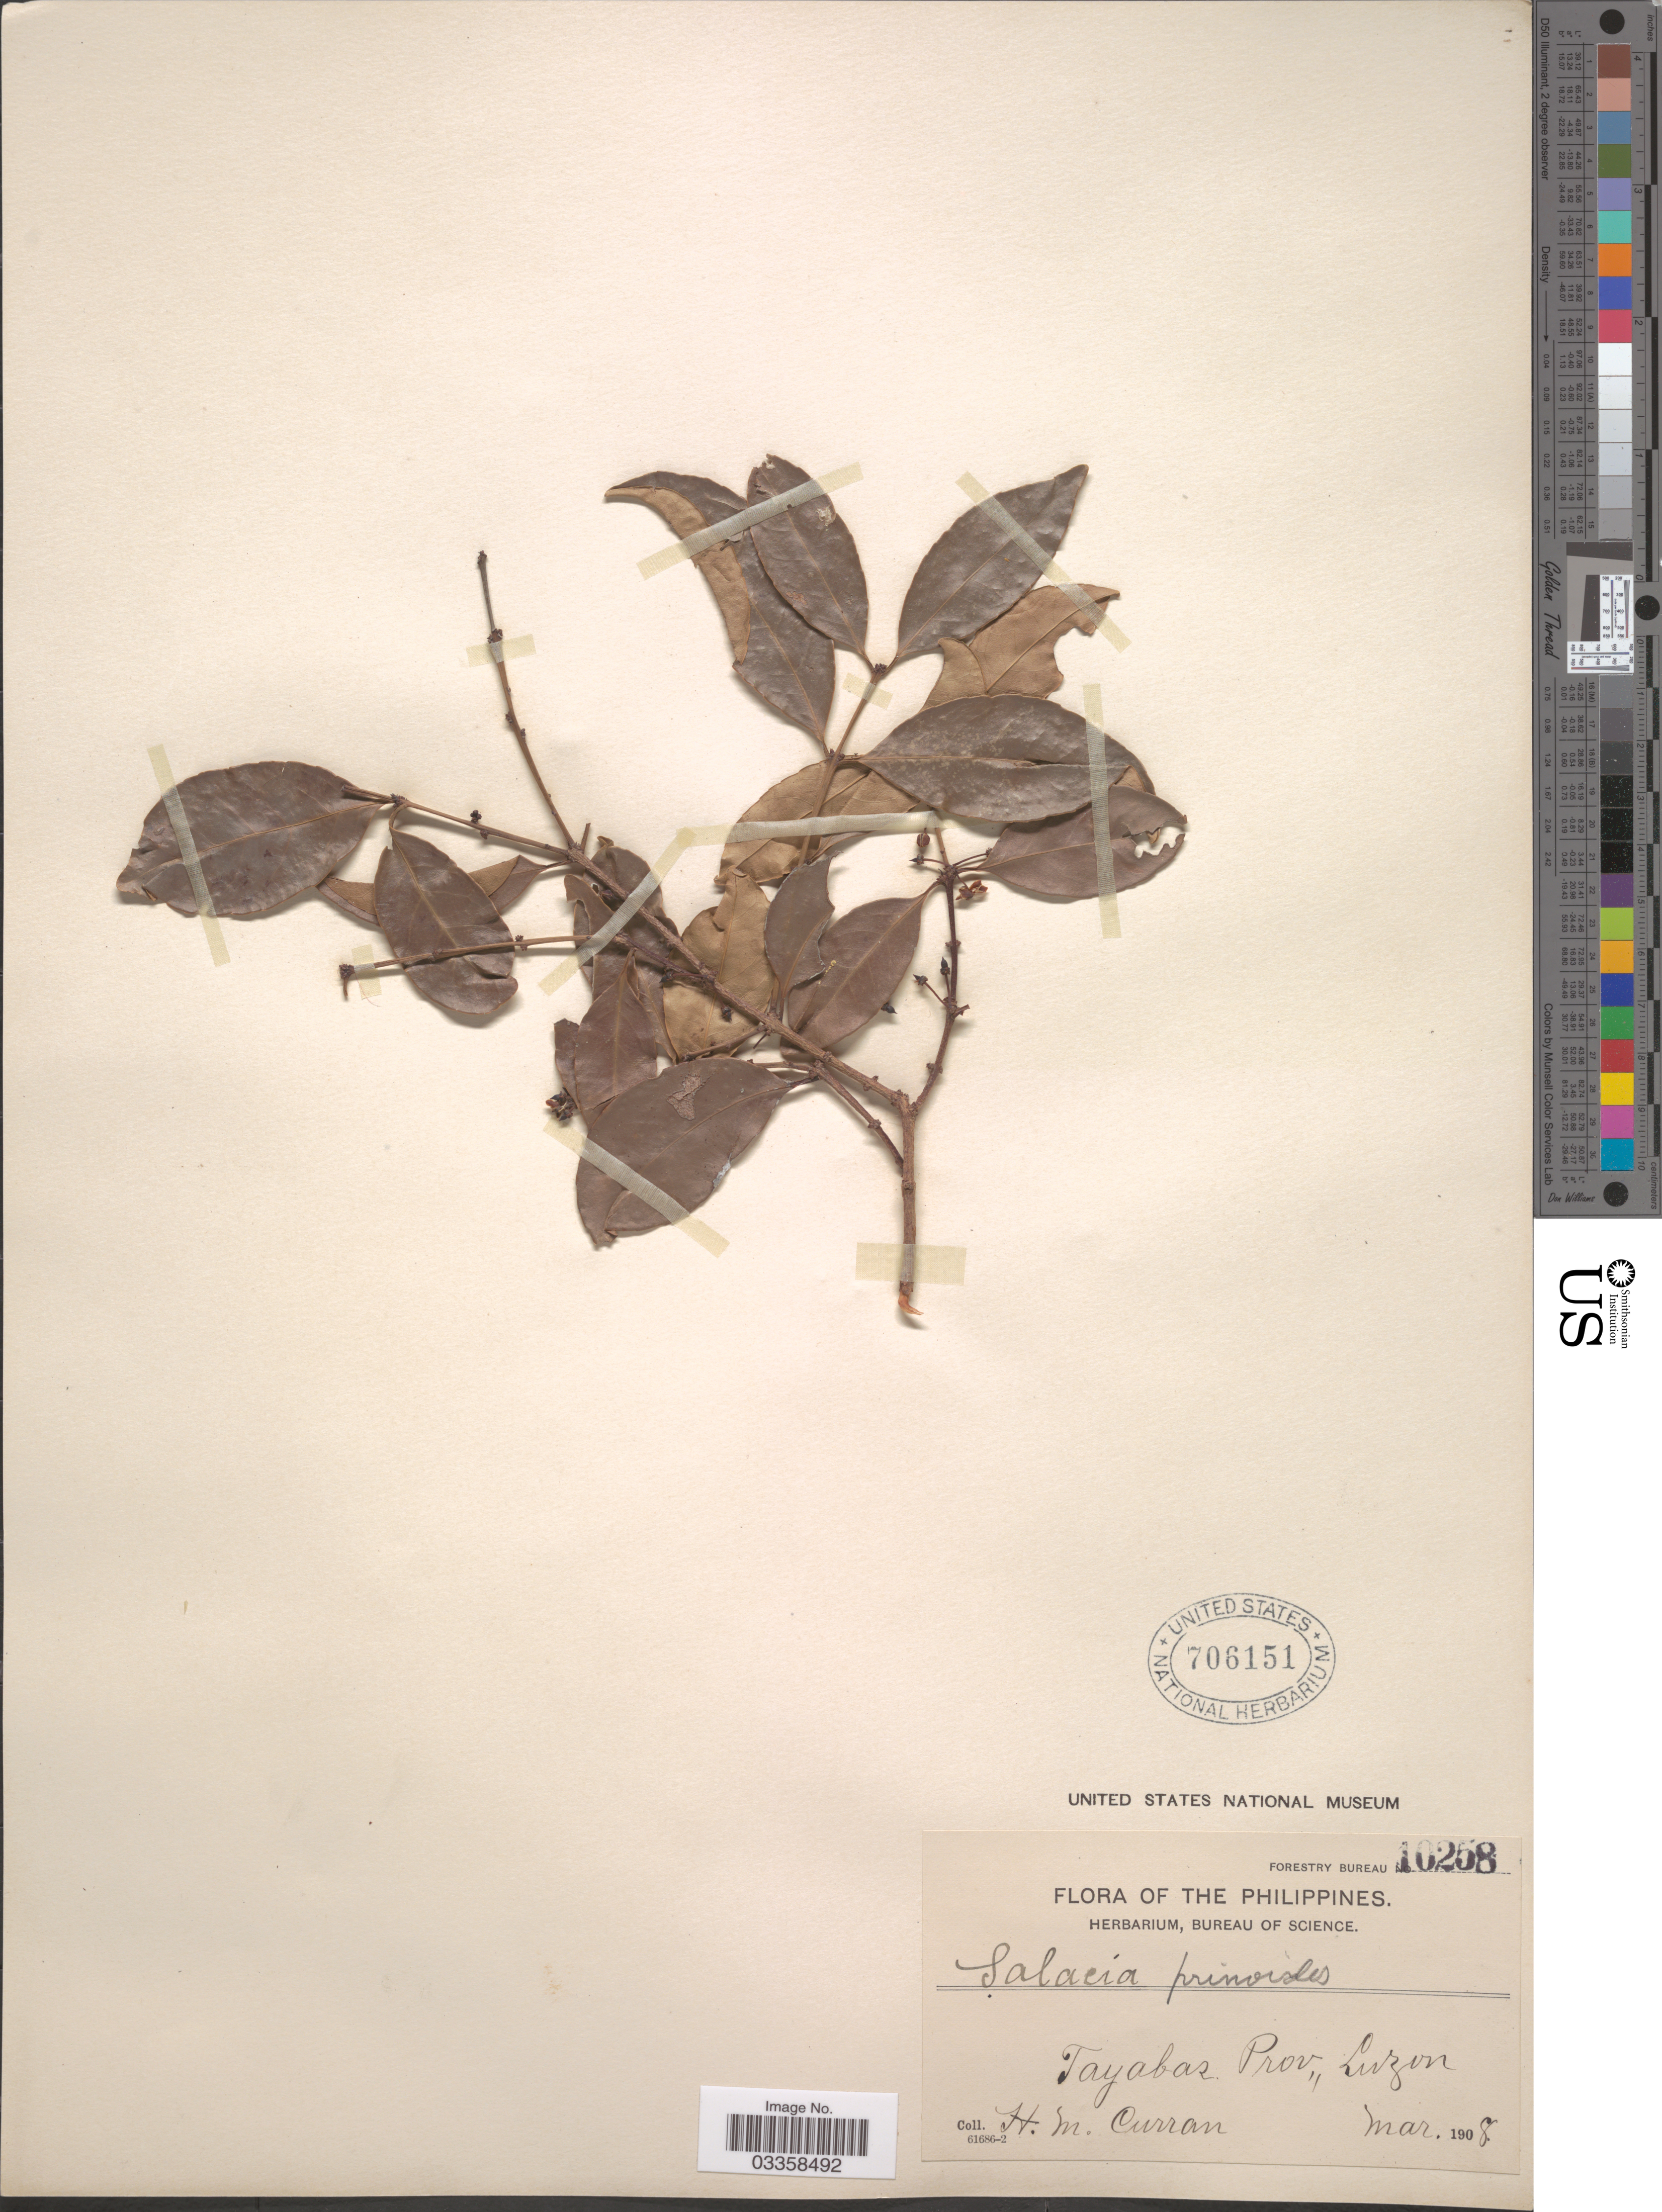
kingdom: Plantae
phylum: Tracheophyta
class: Magnoliopsida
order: Celastrales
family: Celastraceae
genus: Salacia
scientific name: Salacia chinensis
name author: L.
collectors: H. M. Curran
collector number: Forestry Bureau 10258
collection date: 1908-03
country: Philippines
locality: Tayabas Prov., Luzon.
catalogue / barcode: US 706151